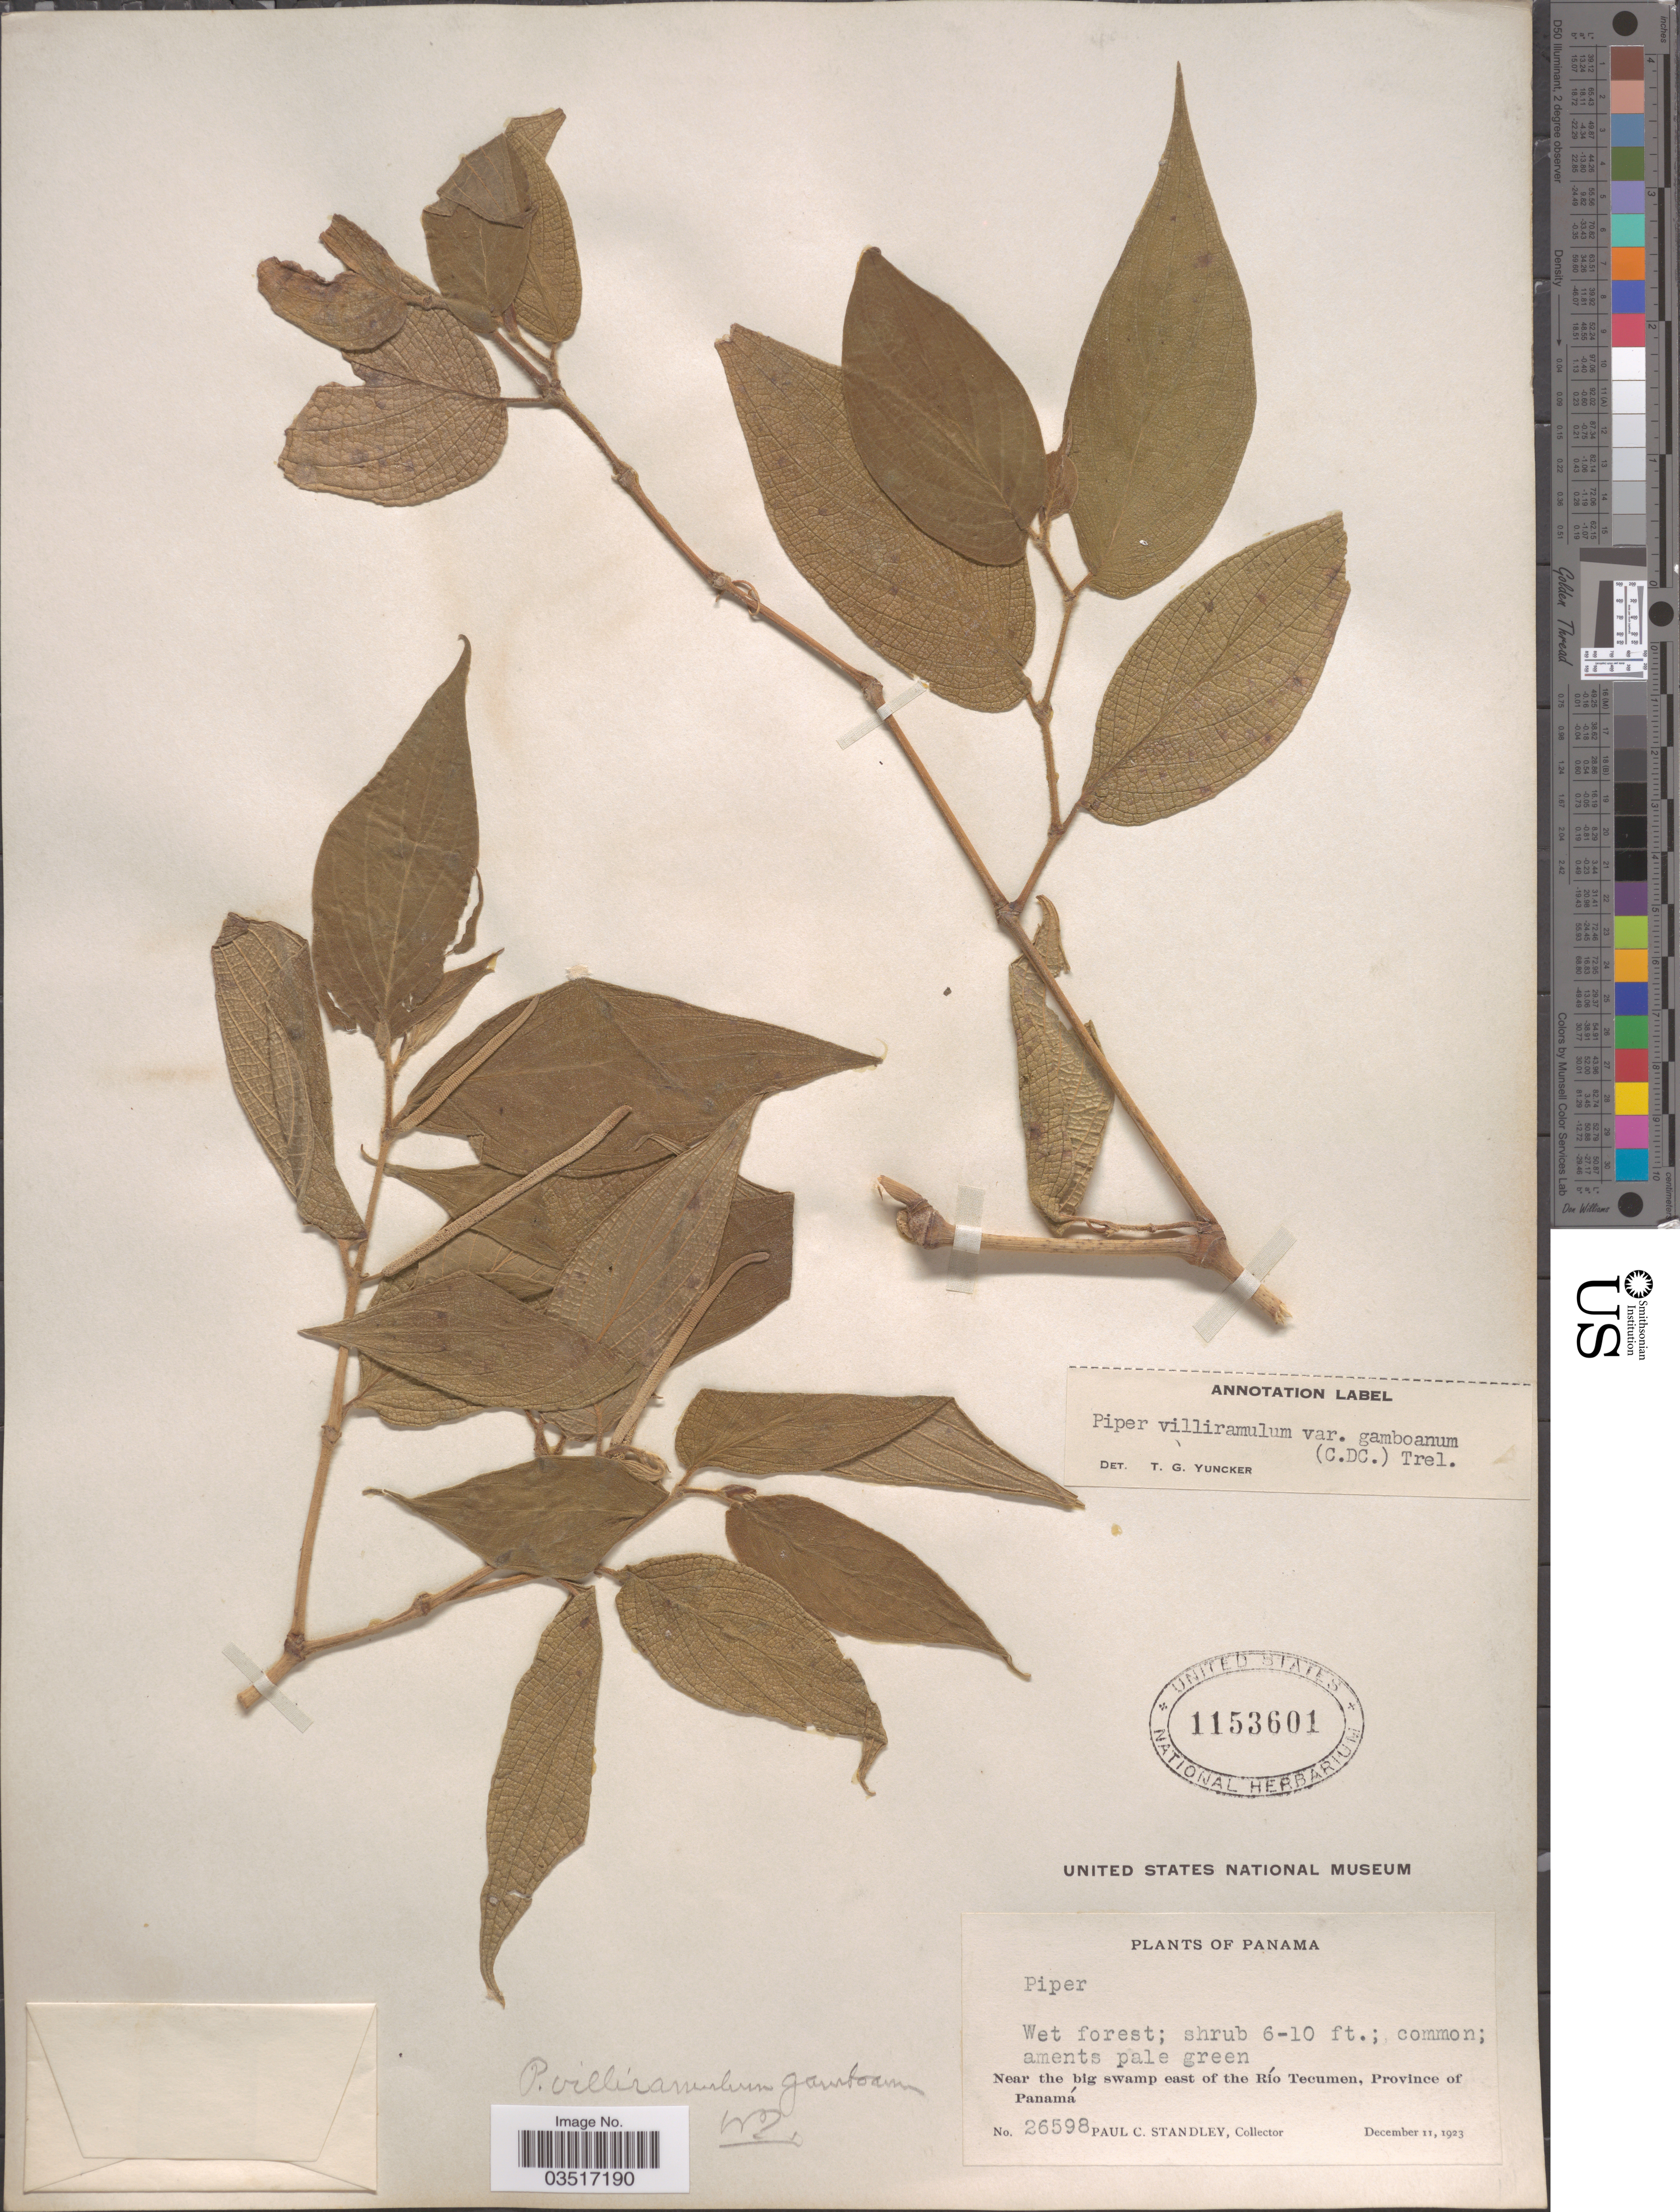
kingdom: Plantae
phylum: Tracheophyta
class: Magnoliopsida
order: Piperales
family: Piperaceae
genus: Piper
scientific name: Piper villiramulum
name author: C. DC.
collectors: P. C. Standley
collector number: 26598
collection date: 1923-12-11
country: Panama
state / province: Panamá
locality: Near the big swamp east of the Río Tecumen.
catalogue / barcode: US 1153601